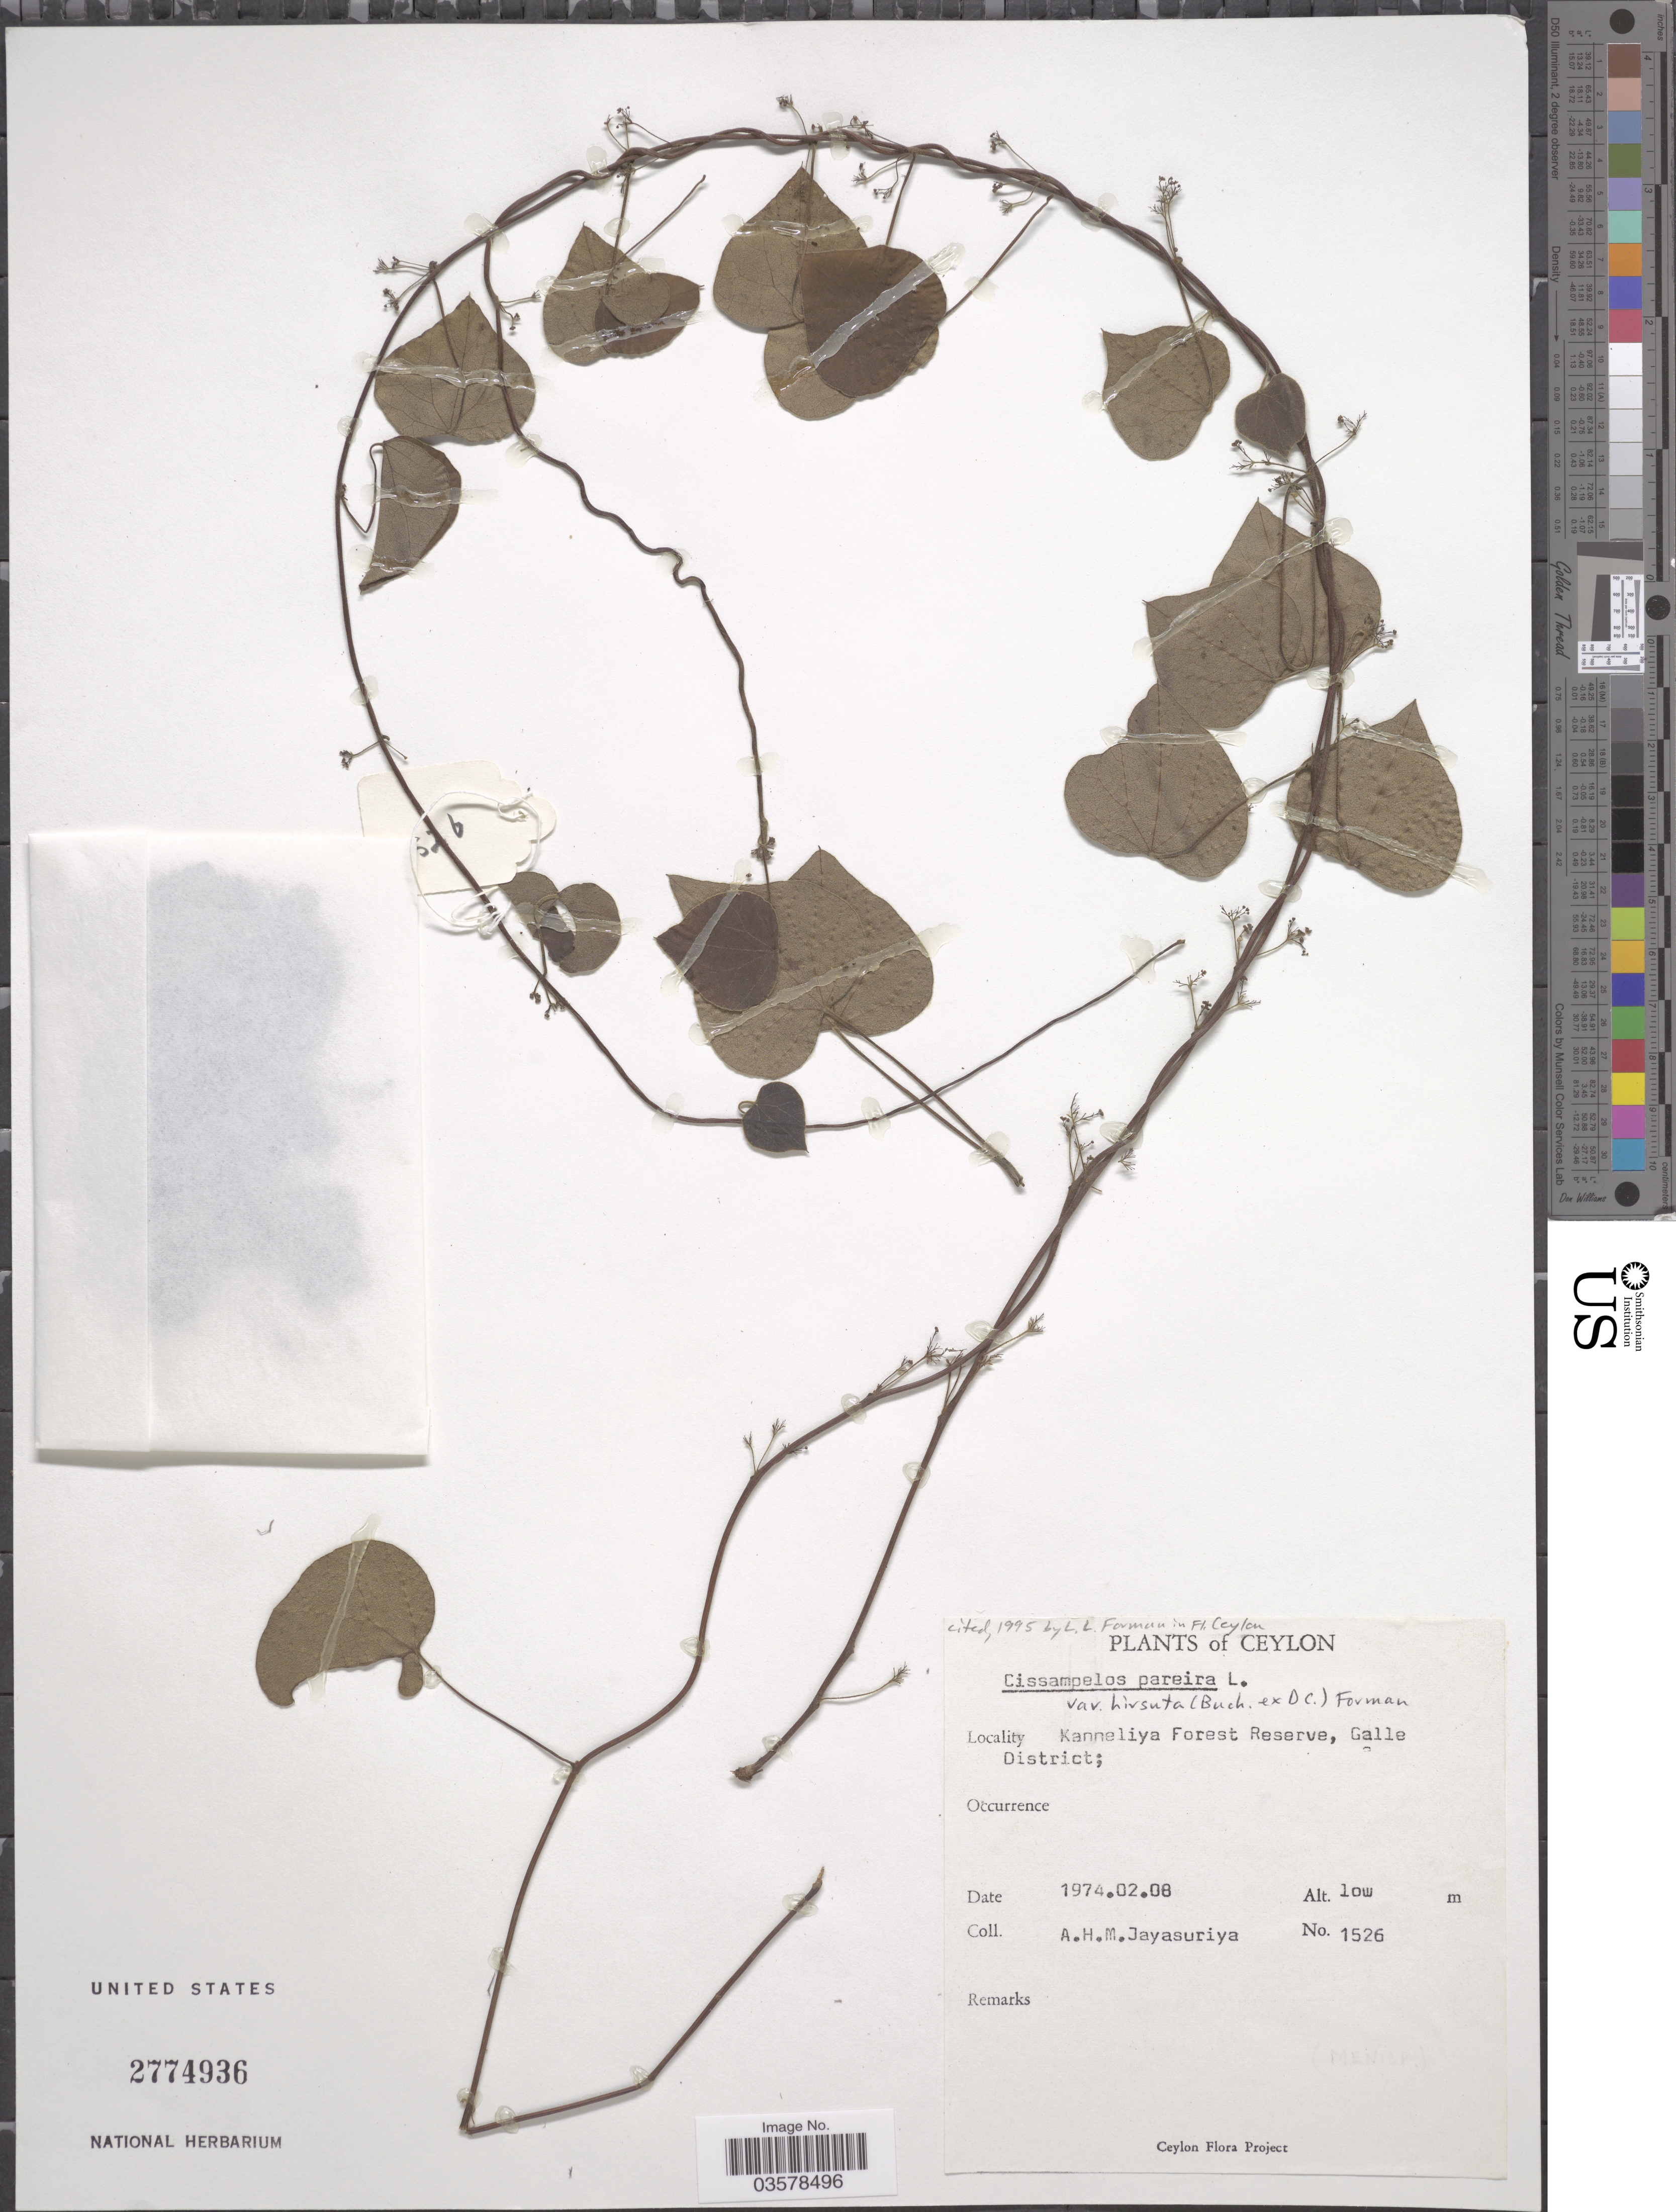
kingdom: Plantae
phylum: Tracheophyta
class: Magnoliopsida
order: Ranunculales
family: Menispermaceae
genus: Cissampelos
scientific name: Cissampelos pareira var. hirsuta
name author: (Buch.-Ham. ex DC.) Forman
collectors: A. H. Jayasuriya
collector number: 1526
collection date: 1974-02-08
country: Sri Lanka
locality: Ceylon. Kanneliya Forest Reserve, Galle District.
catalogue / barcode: US 2774936